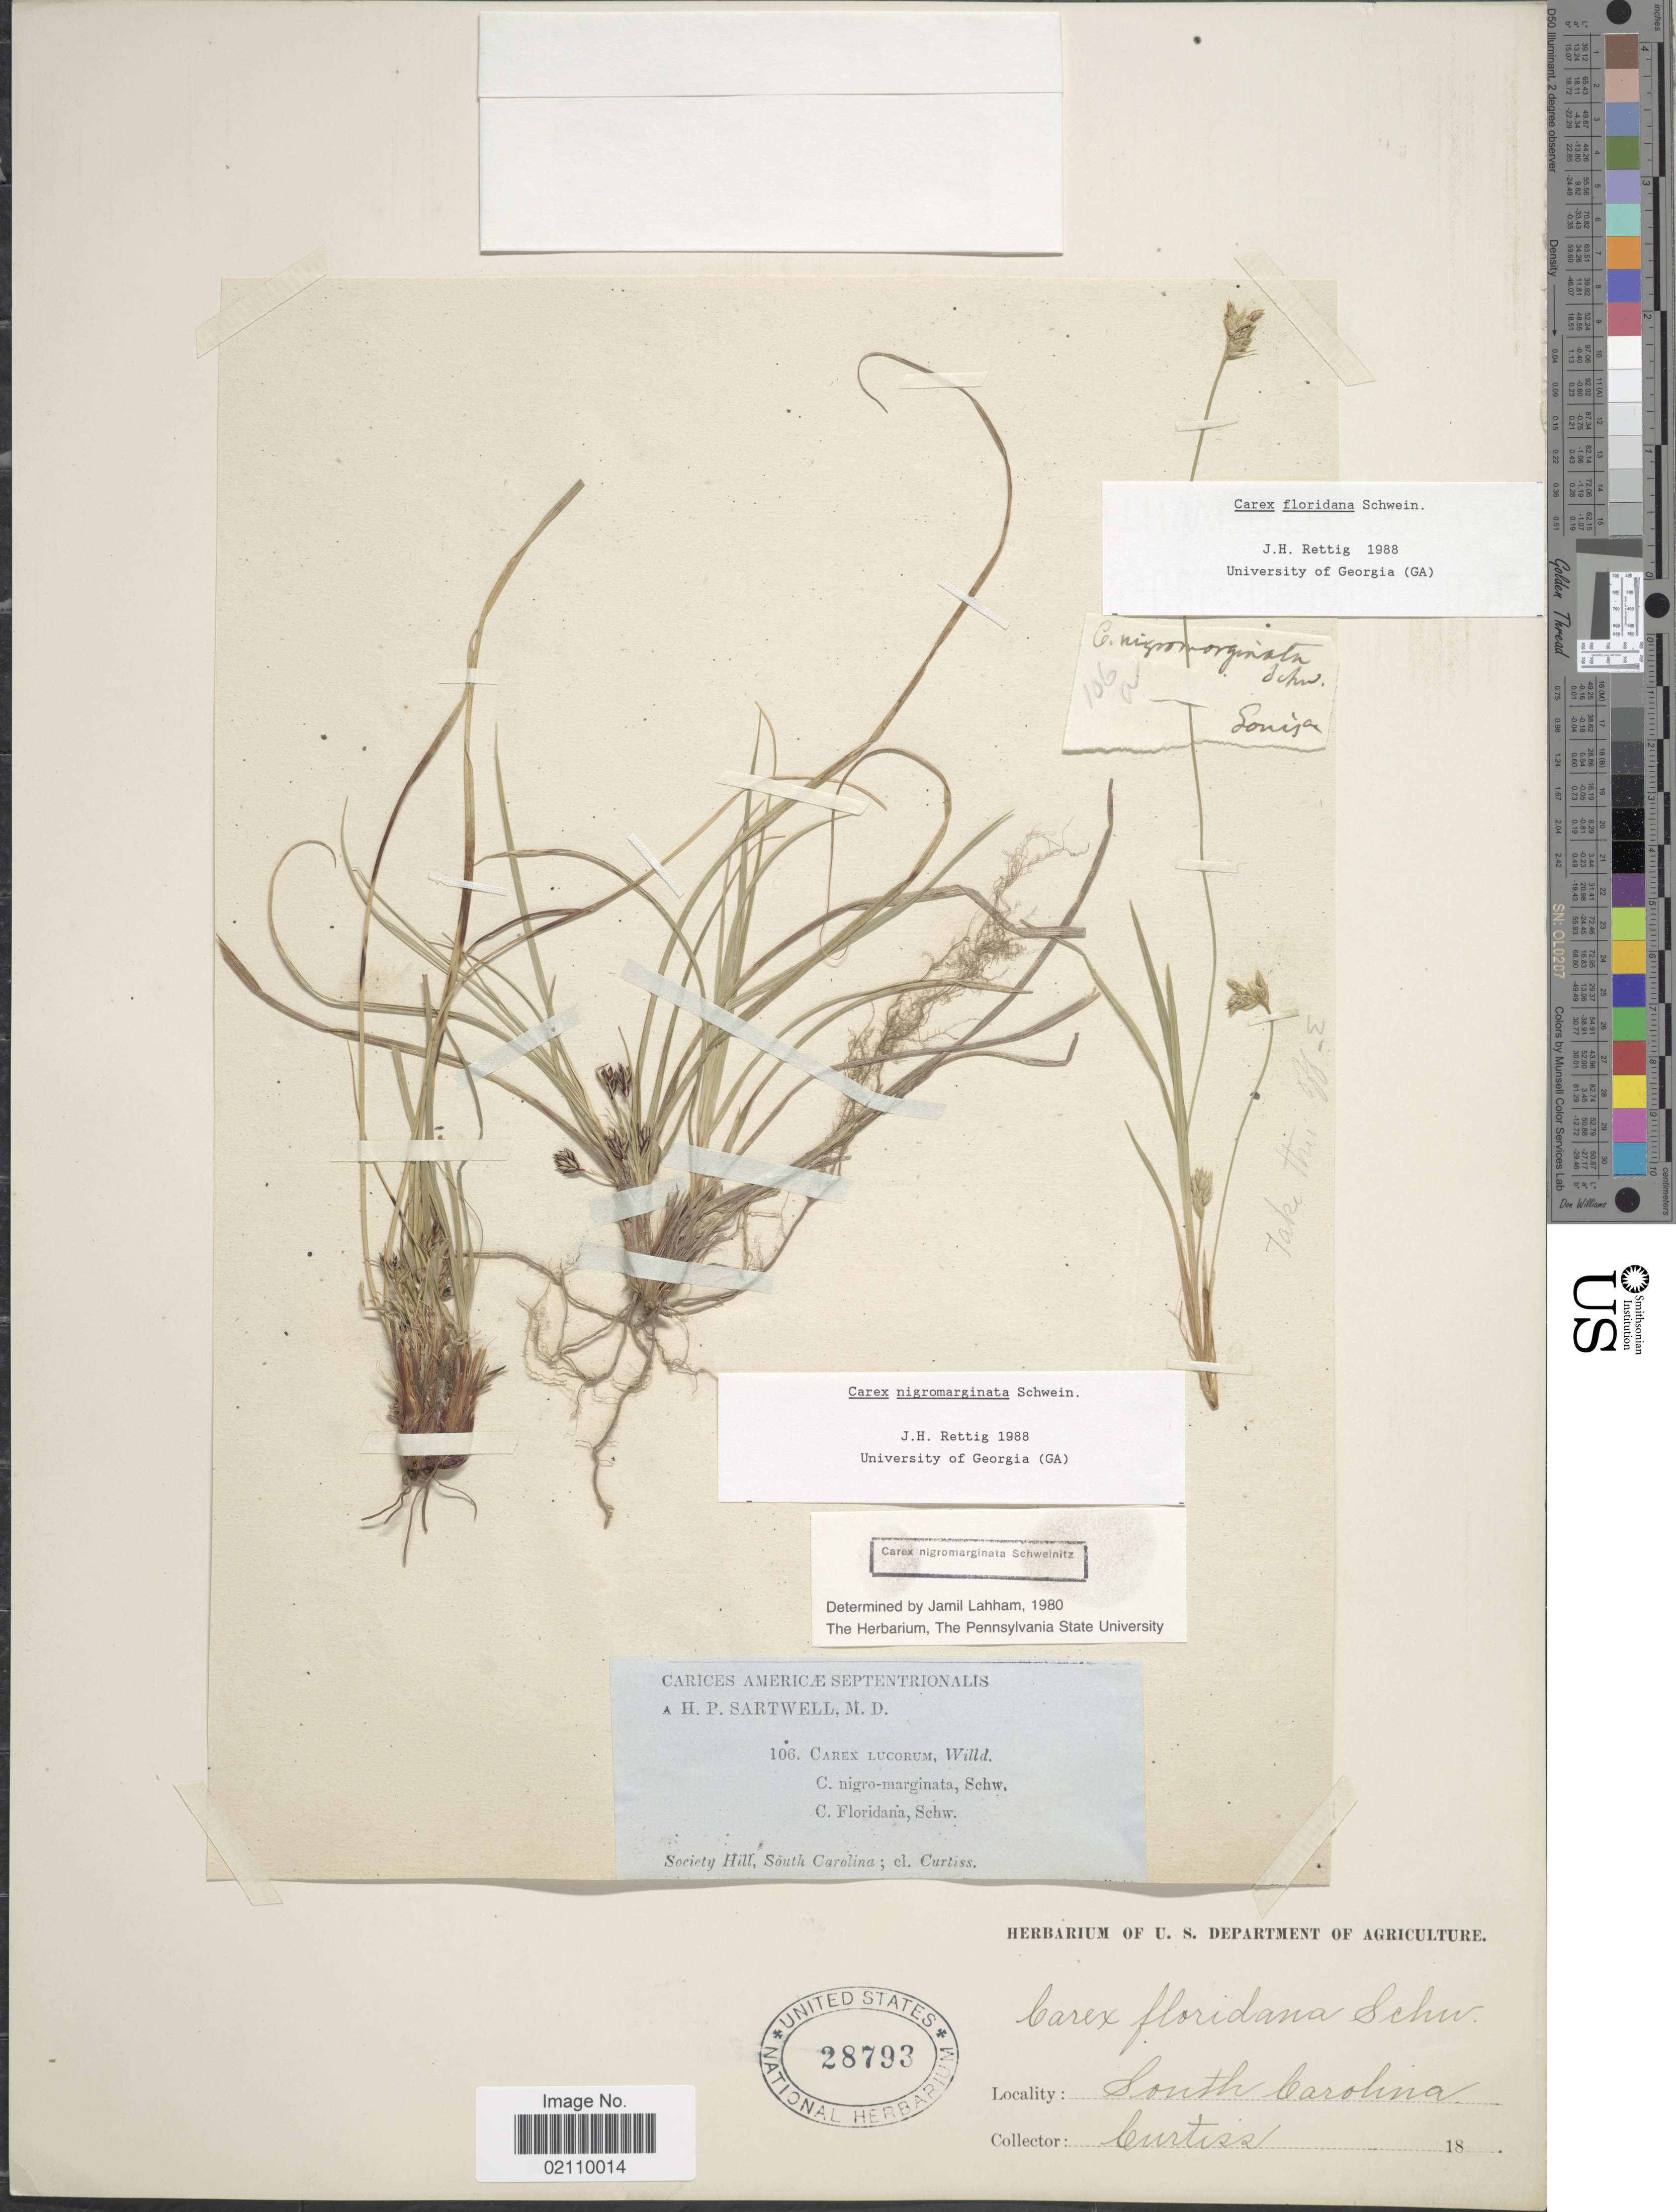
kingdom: Plantae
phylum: Tracheophyta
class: Liliopsida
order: Poales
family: Cyperaceae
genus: Carex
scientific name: Carex floridana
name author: Schwein.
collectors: -. Curtiss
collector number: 106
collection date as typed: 18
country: United States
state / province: South Carolina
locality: Society Hill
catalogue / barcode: US 28793